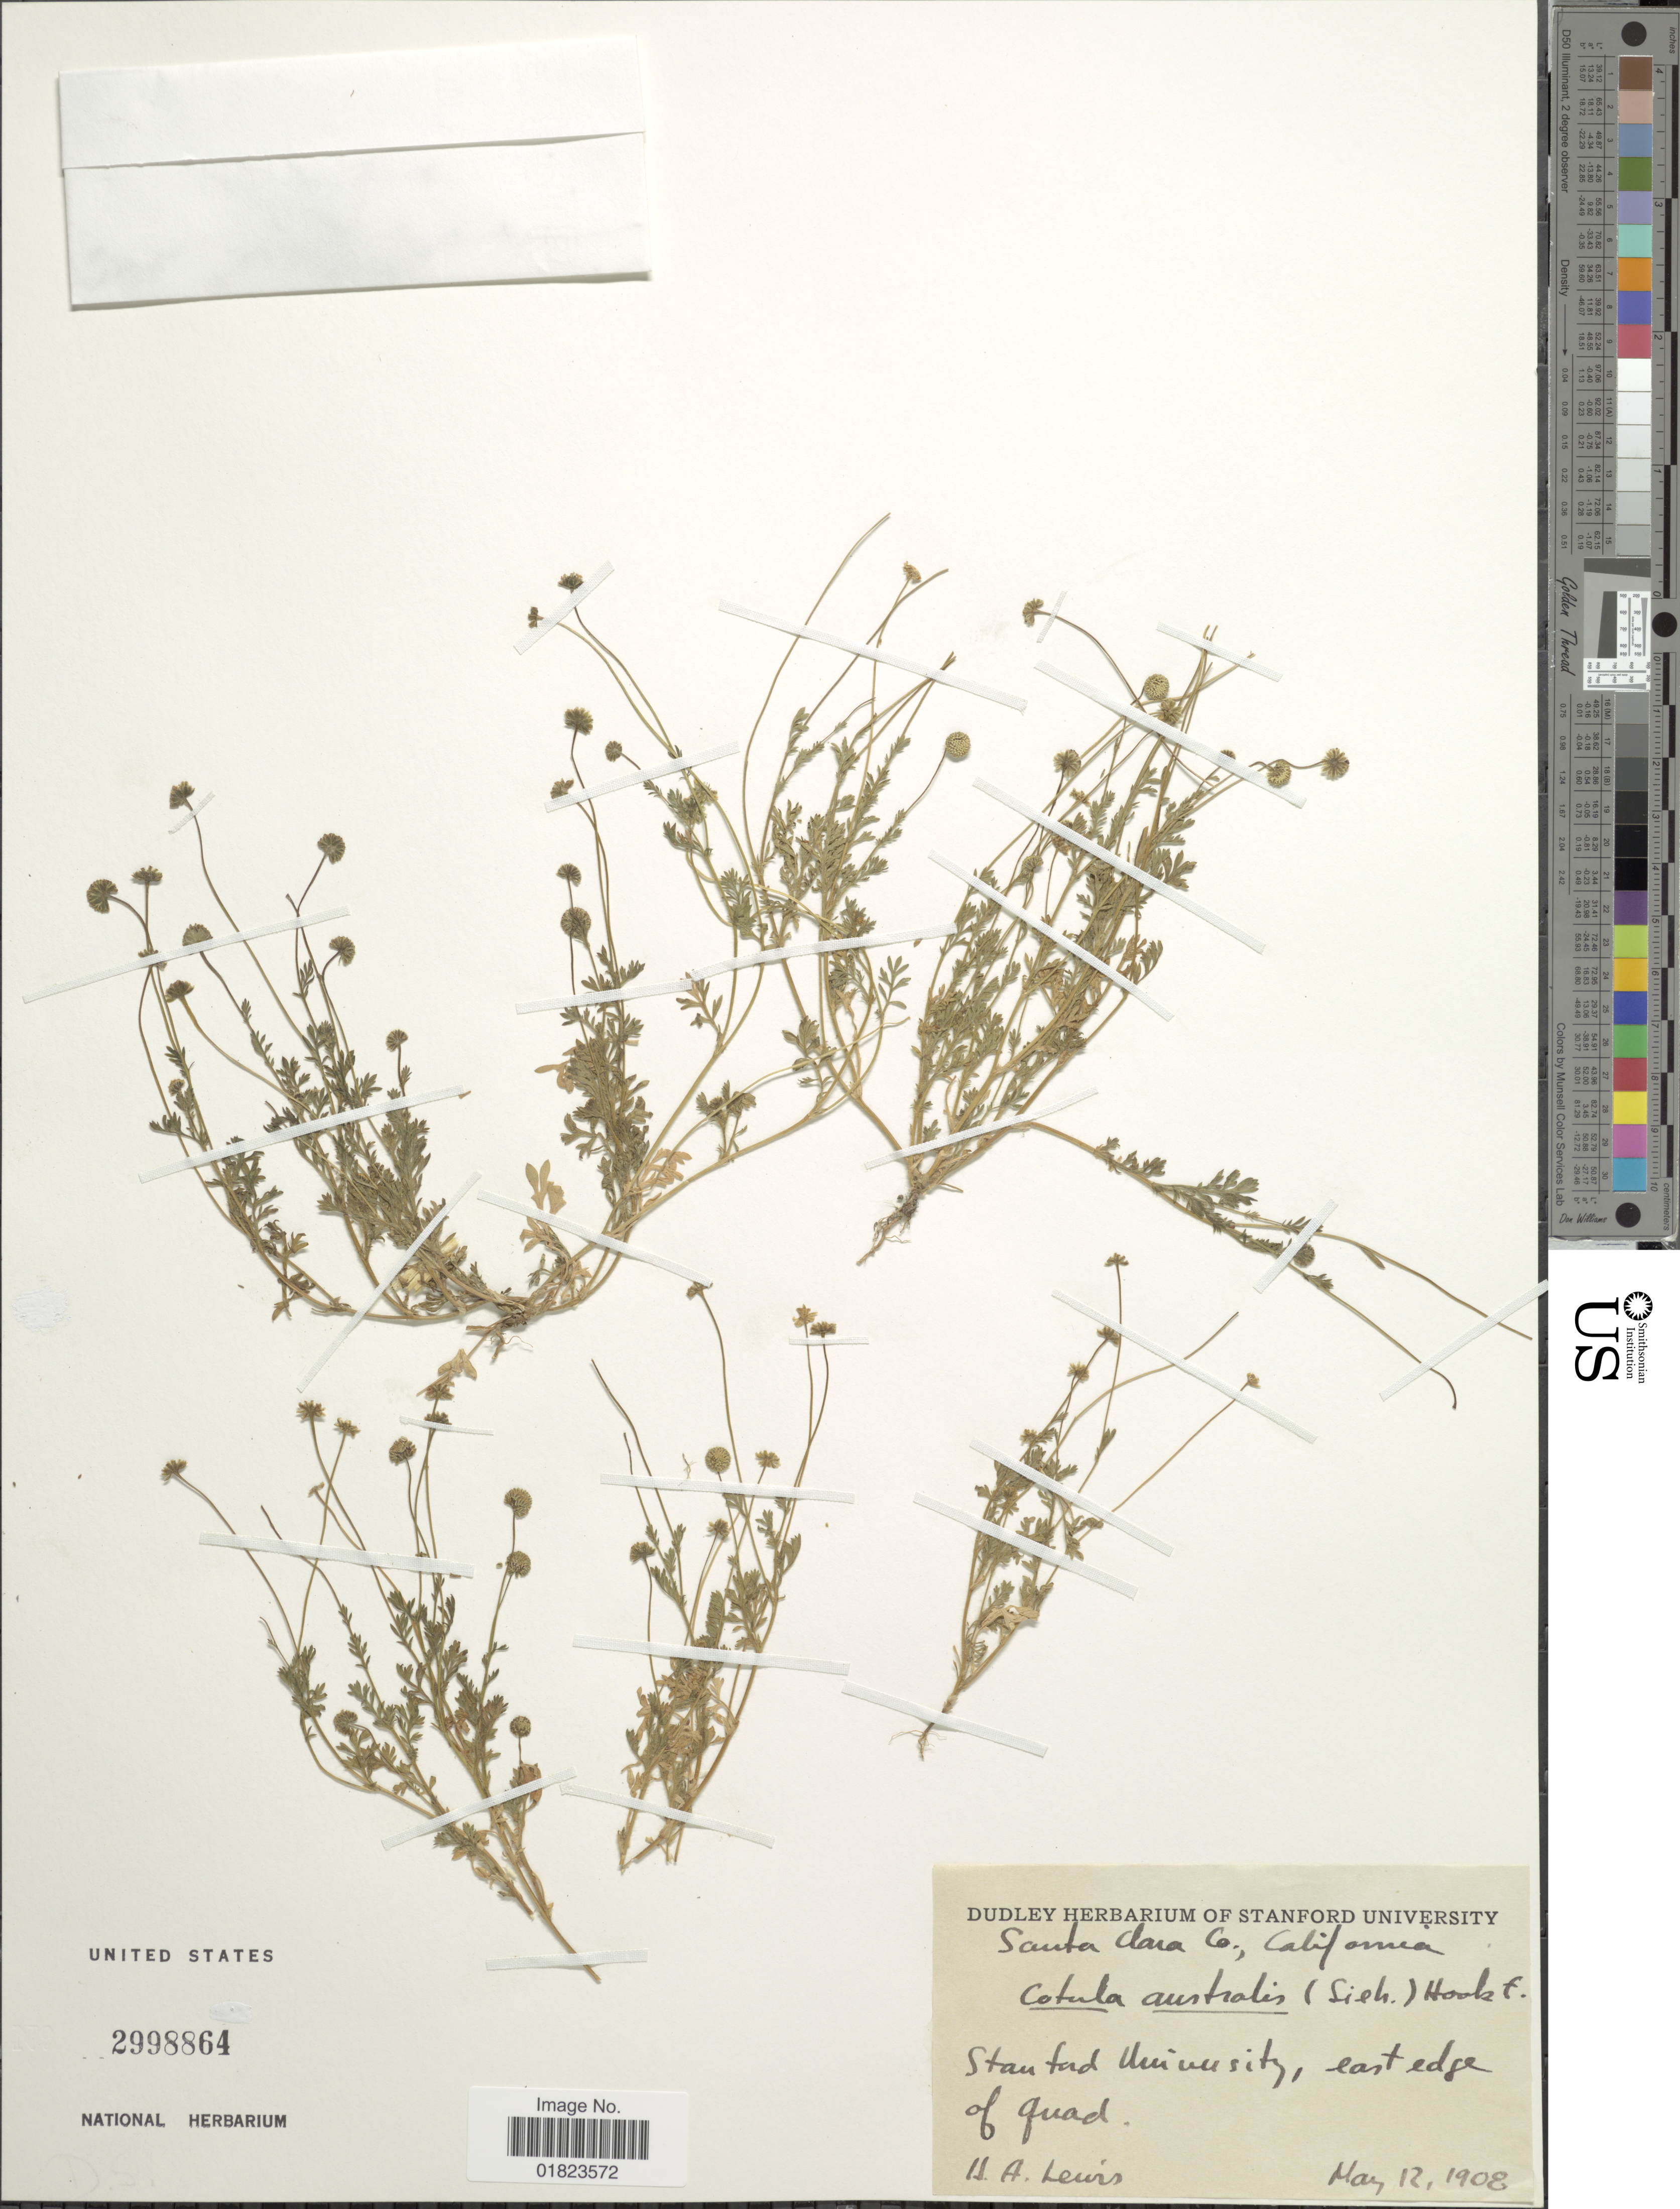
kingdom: Plantae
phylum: Tracheophyta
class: Magnoliopsida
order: Asterales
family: Asteraceae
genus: Cotula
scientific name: Cotula australis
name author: (Sieber ex Spreng.) Hook. f.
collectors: H. Lewis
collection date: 1908-05-12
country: United States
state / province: California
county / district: Santa Clara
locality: Santa Clara County, California. Stanford University, east edge of quad.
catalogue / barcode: US 2998864